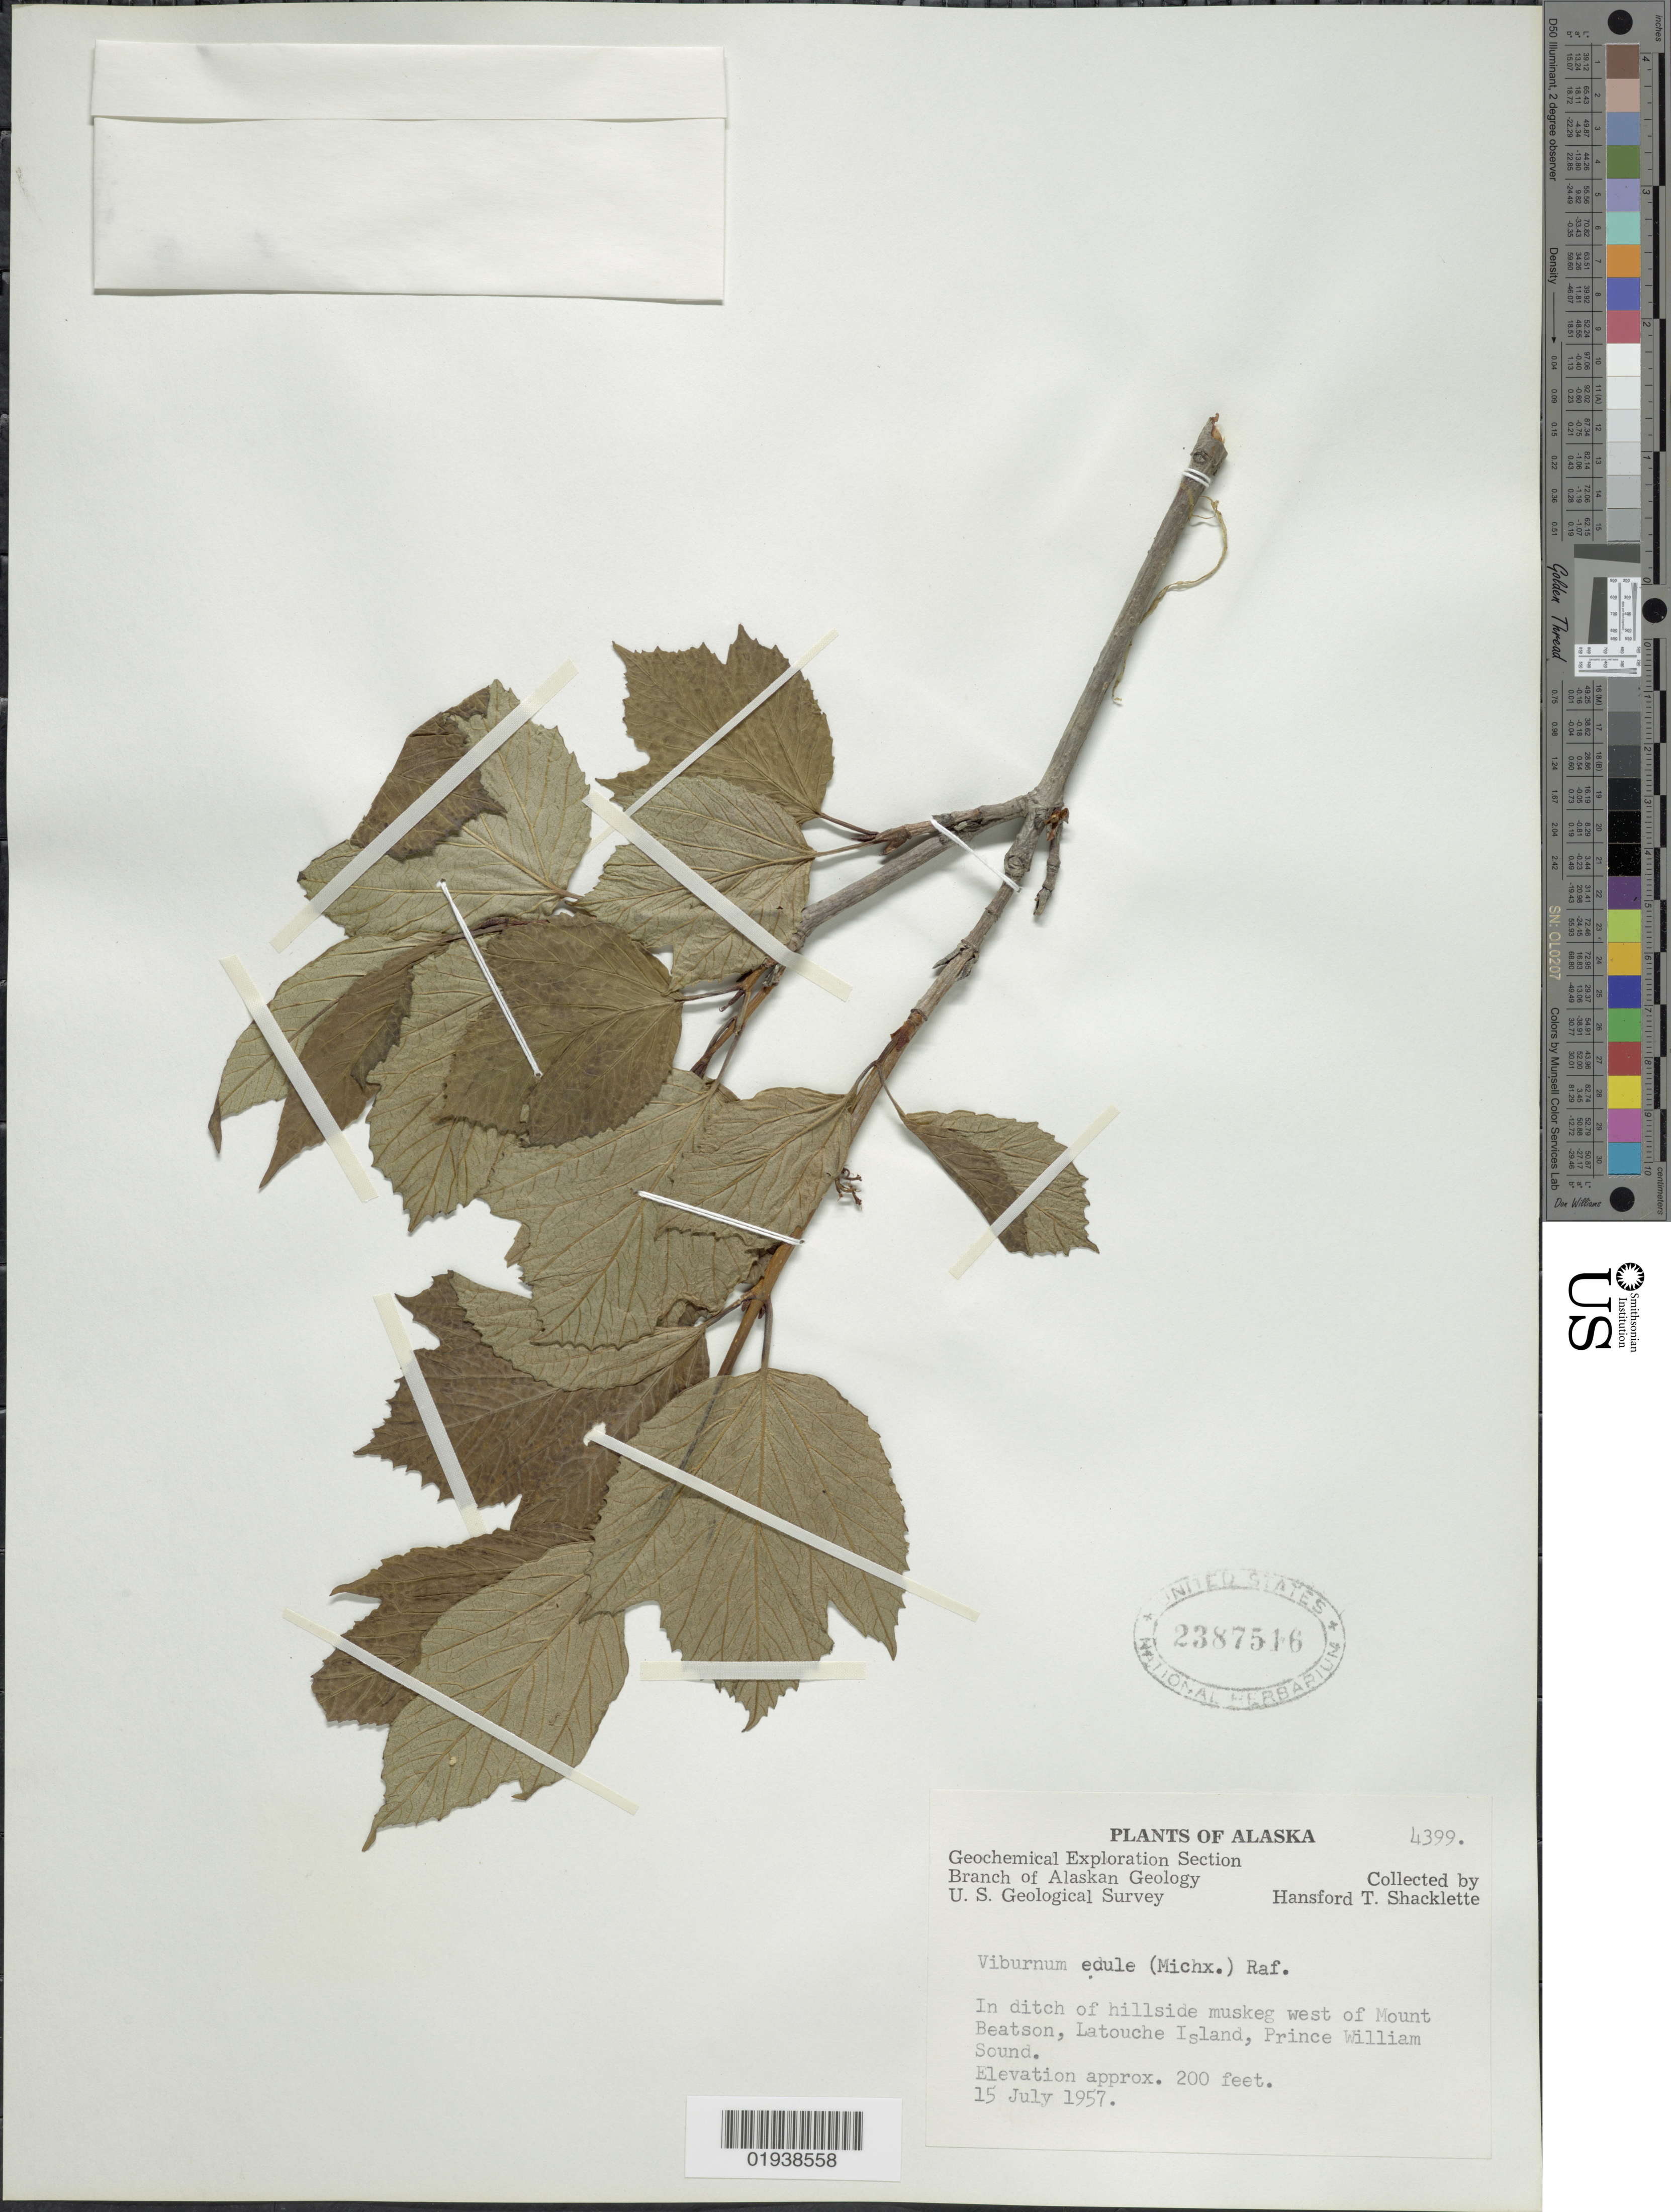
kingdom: Plantae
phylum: Tracheophyta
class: Magnoliopsida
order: Dipsacales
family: Viburnaceae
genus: Viburnum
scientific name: Viburnum edule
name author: (Michx.) Raf.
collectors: H. Shacklette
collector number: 4399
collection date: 1957-07-15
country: United States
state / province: Alaska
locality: In ditch of hillside muskeg west of Mount Beatson, Latouche Island, Prince William Sound.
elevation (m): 61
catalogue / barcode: US 2387516